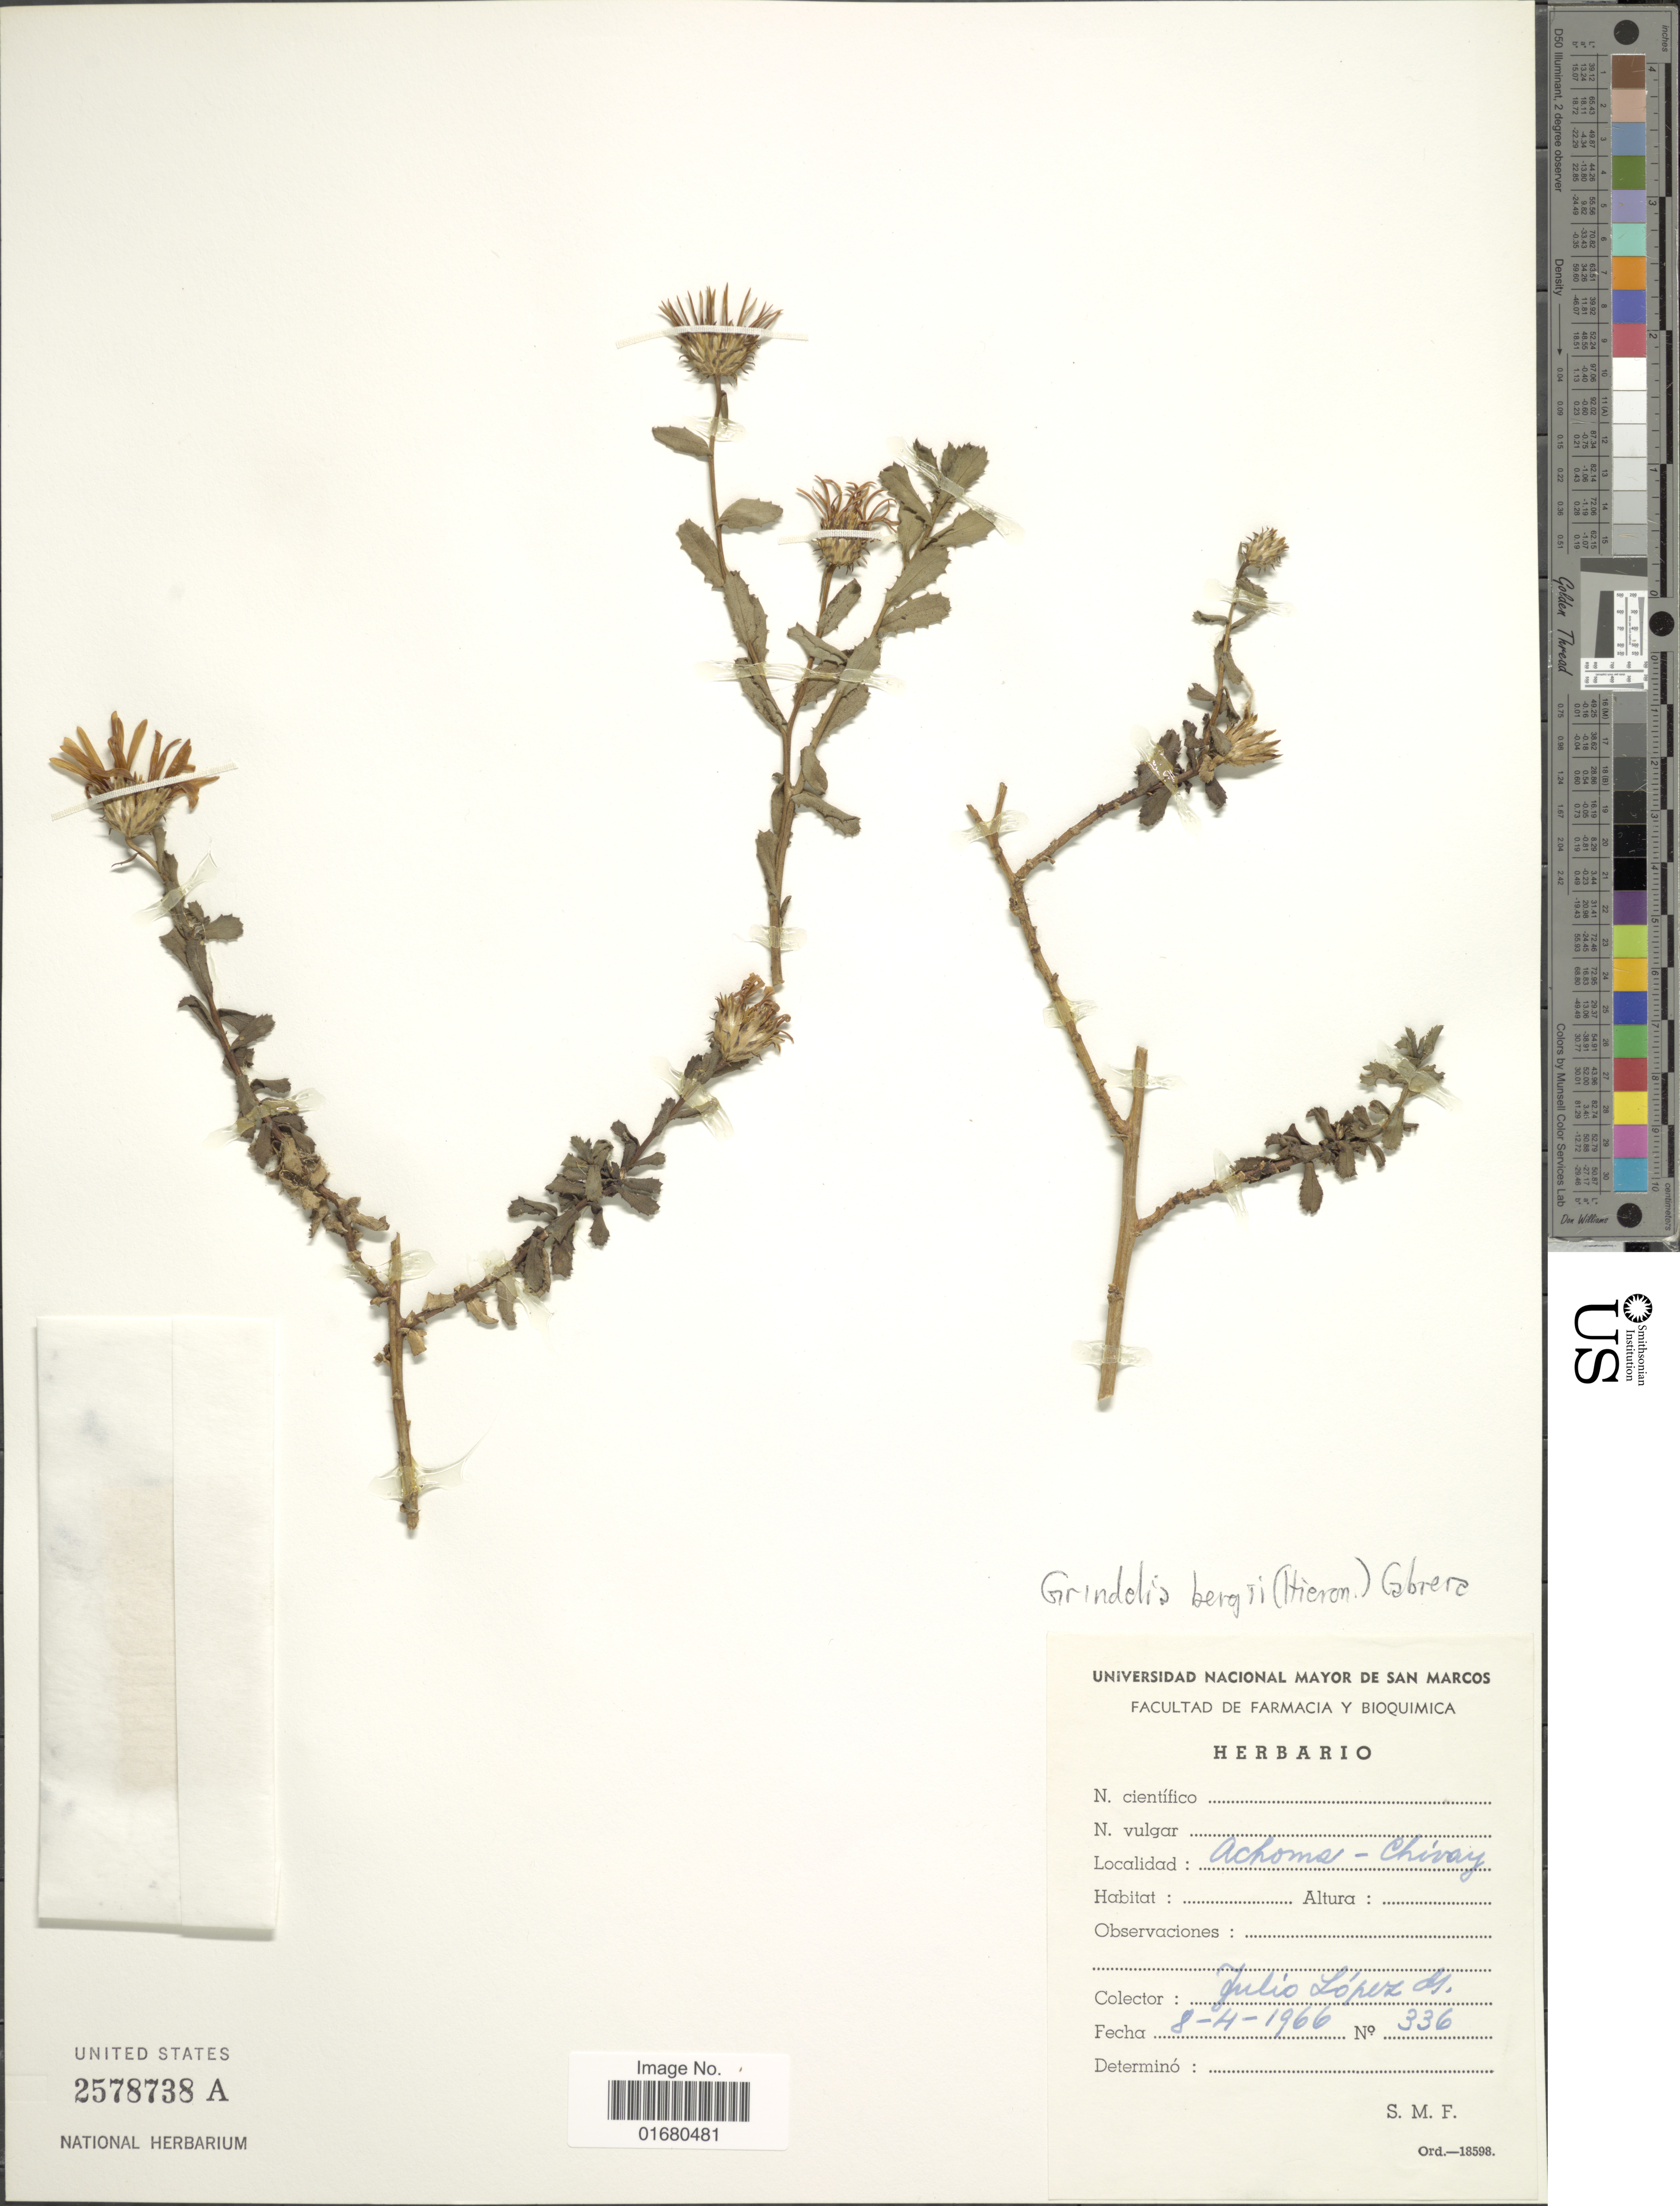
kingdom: Plantae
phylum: Tracheophyta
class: Magnoliopsida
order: Asterales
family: Asteraceae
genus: Grindelia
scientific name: Grindelia brachystephana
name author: Griseb.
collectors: J. López G.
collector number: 336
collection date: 1966-04-08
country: Peru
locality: Achoma - Chivay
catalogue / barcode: US 2578738A